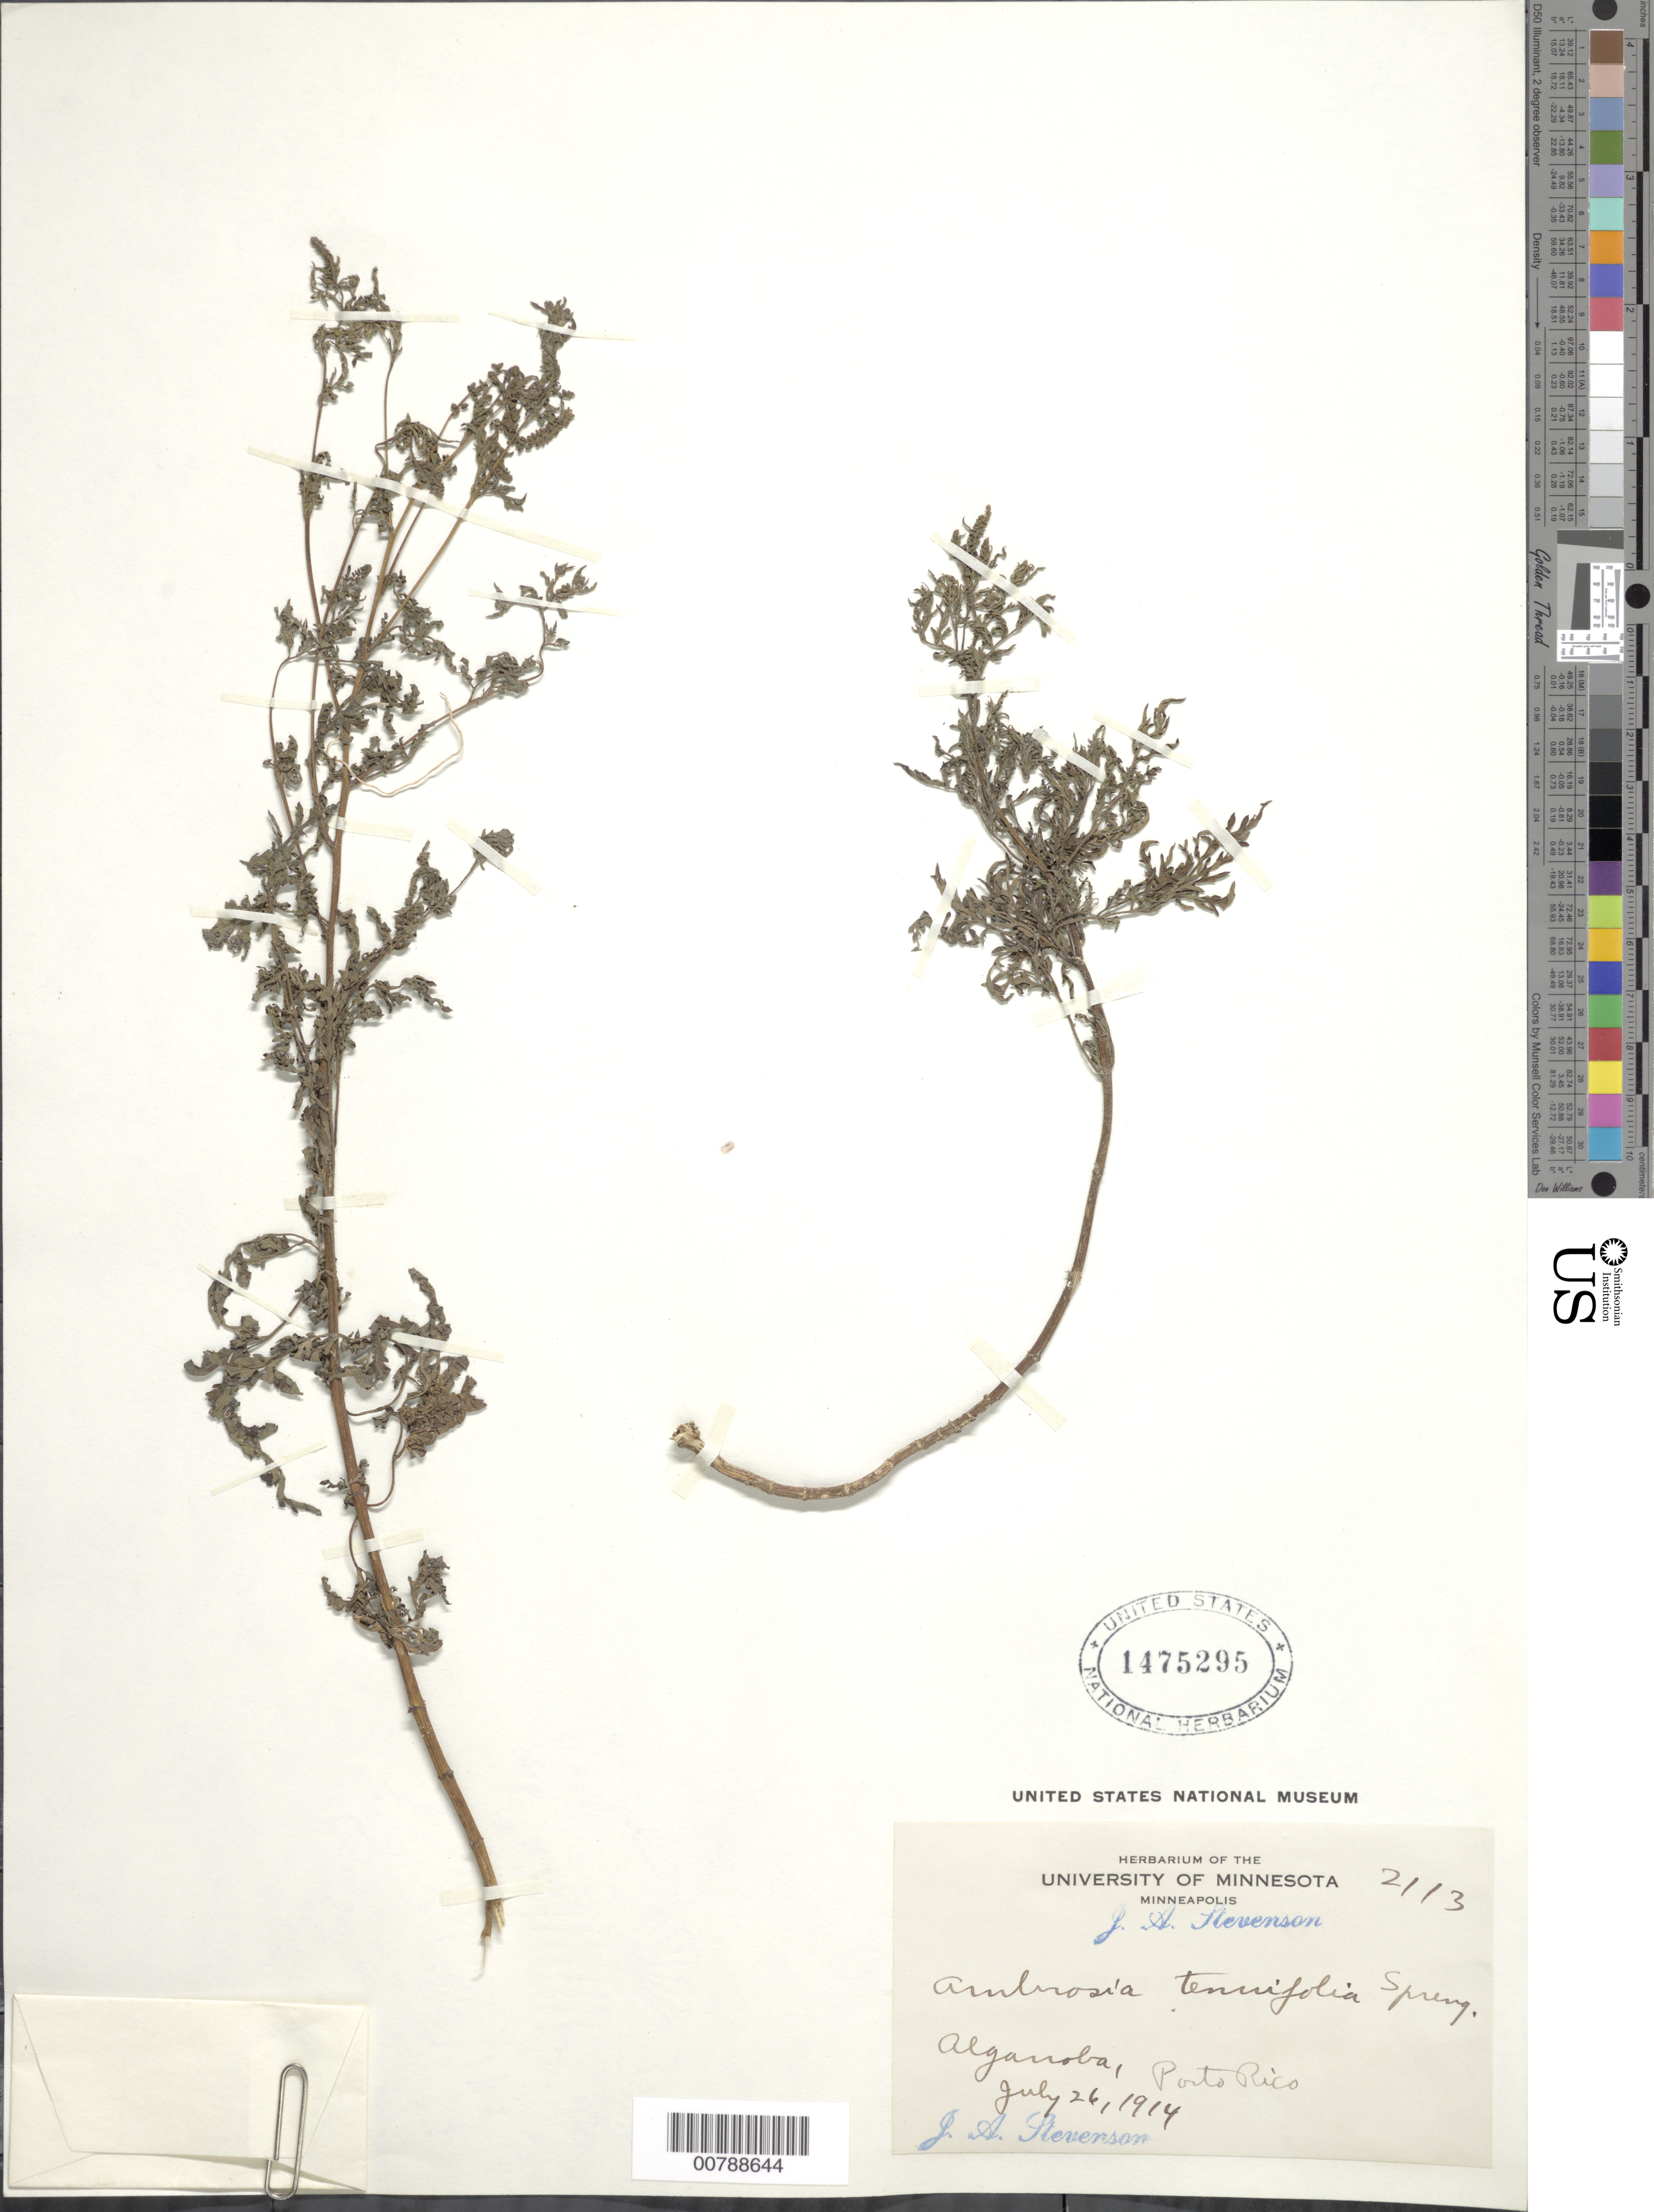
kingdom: Plantae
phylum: Tracheophyta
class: Magnoliopsida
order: Asterales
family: Asteraceae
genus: Ambrosia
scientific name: Ambrosia tenuifolia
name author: Spreng.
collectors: J. Stevenson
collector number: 2113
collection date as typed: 26 Jul 1914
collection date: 1914-07-26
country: Puerto Rico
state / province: Guayama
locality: Algarrobo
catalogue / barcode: US 1475295